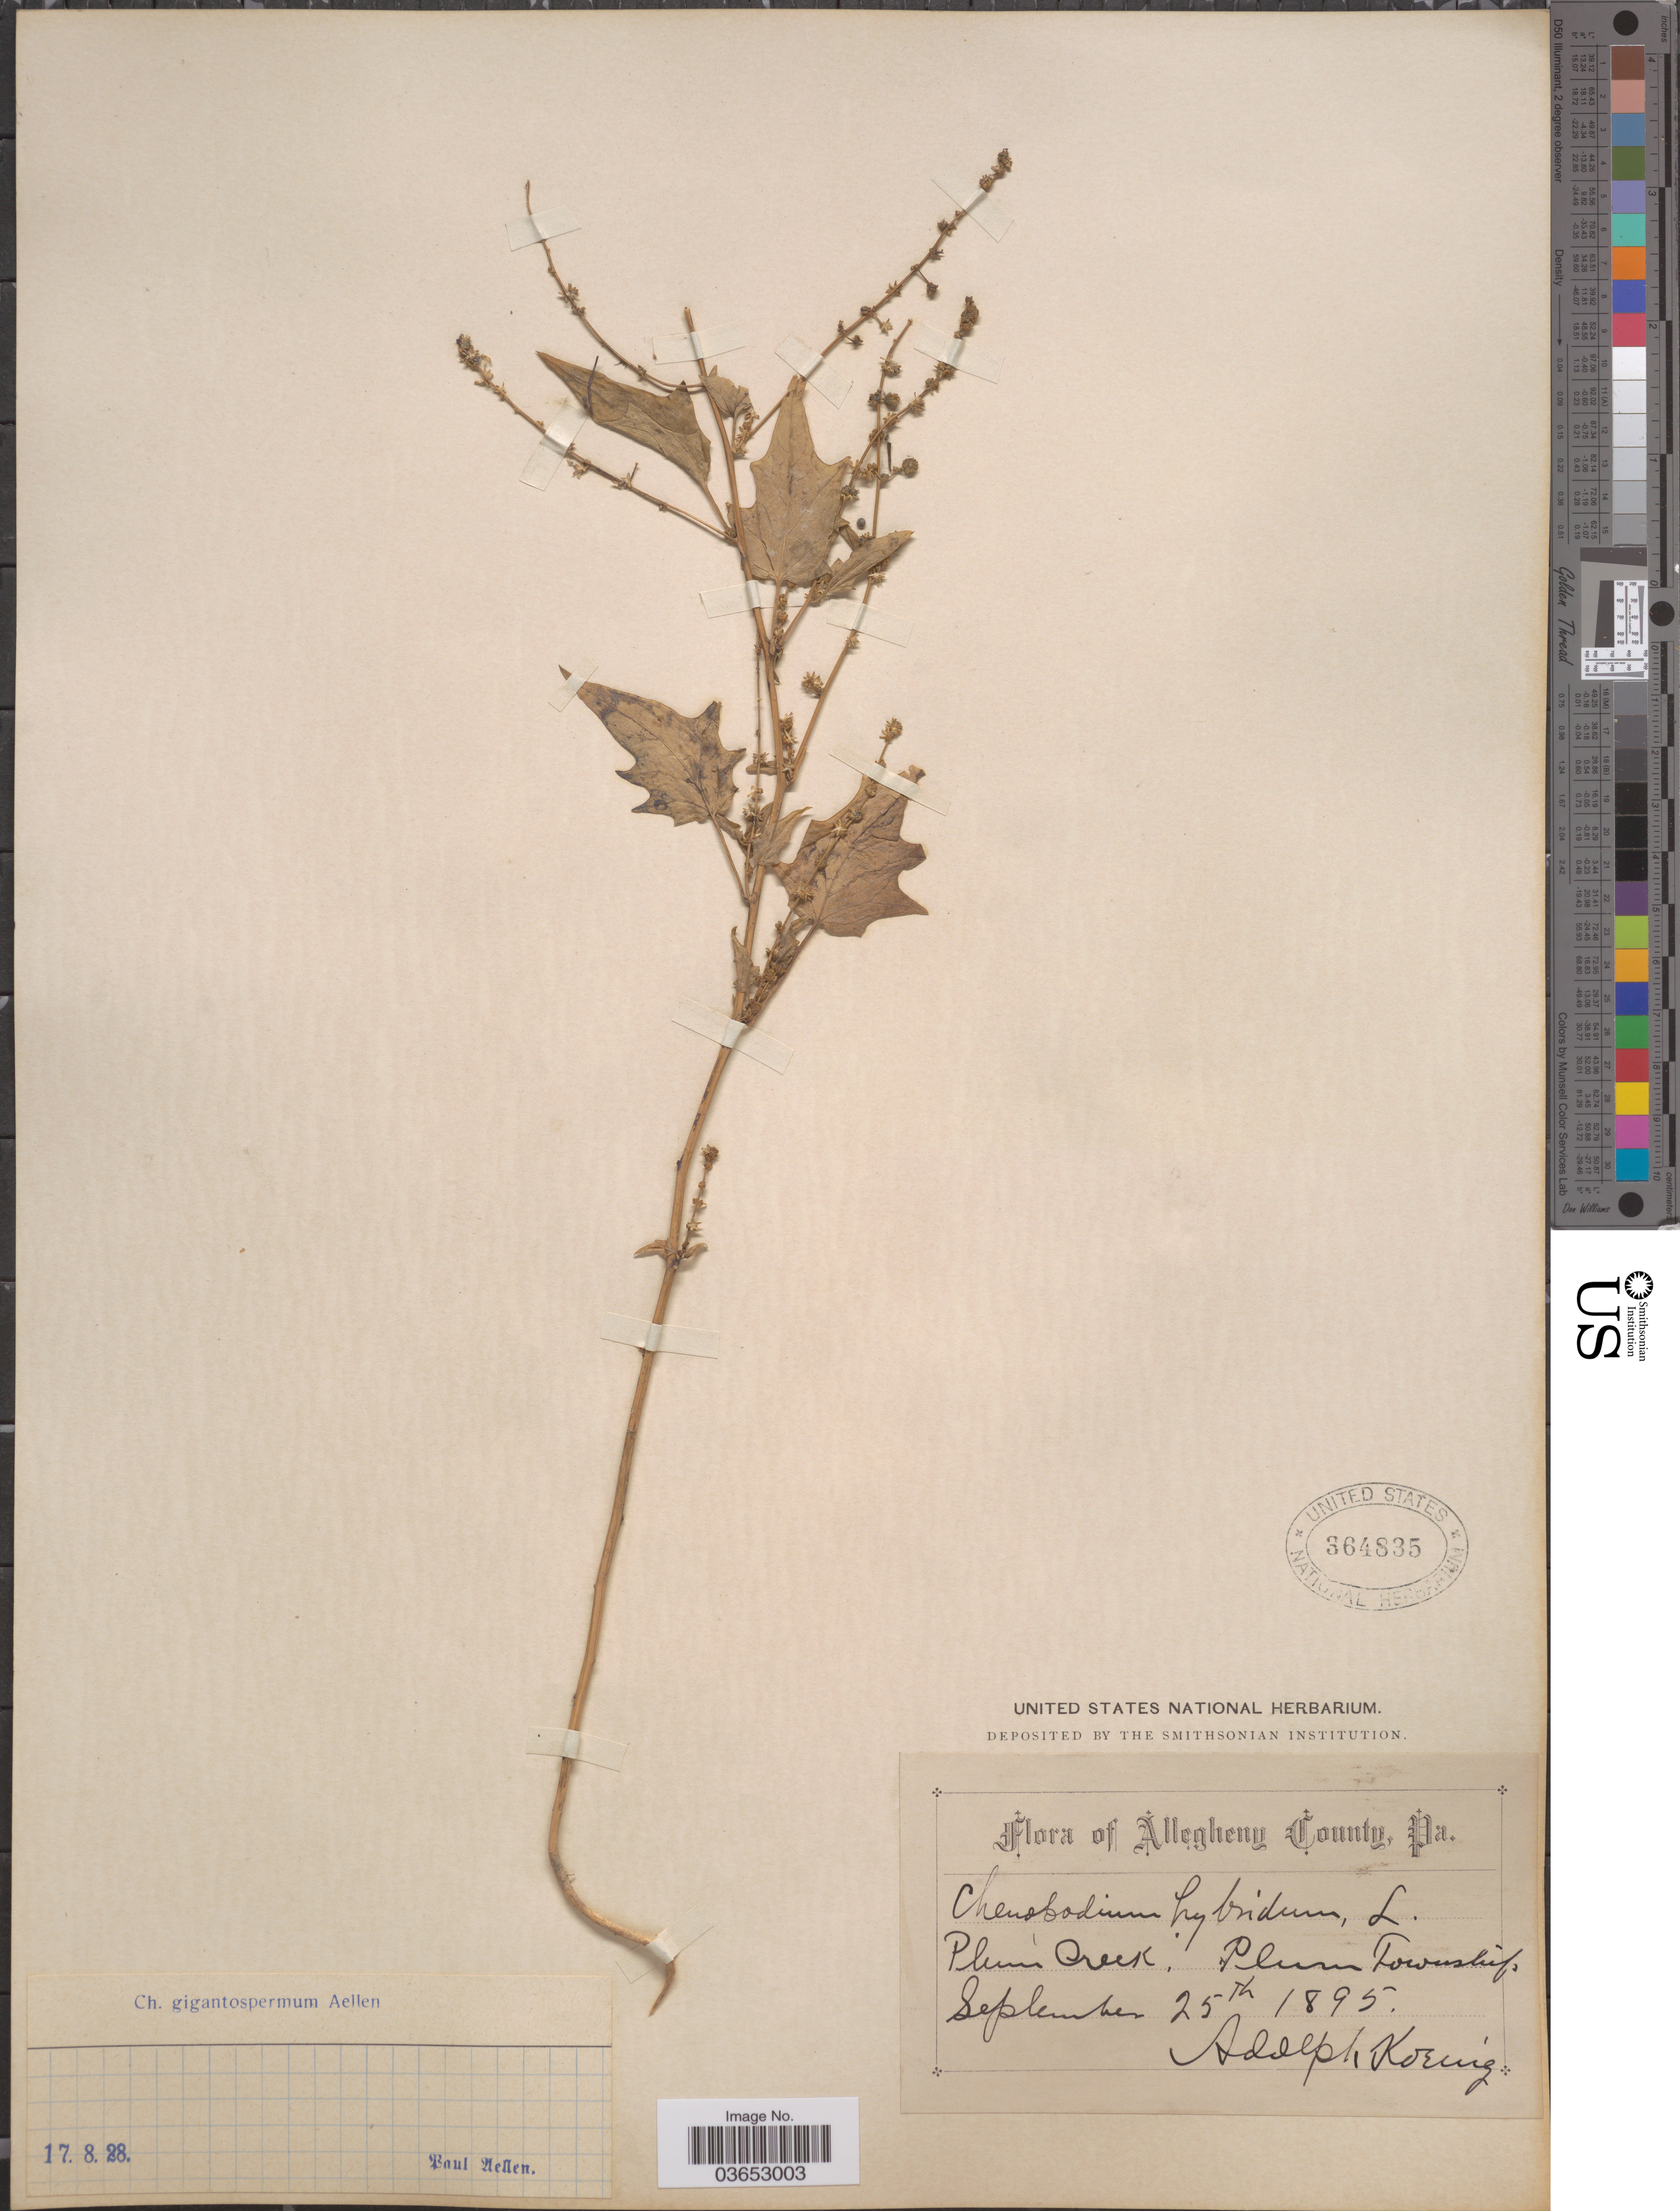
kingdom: Plantae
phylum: Tracheophyta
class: Magnoliopsida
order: Caryophyllales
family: Amaranthaceae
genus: Chenopodium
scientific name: Chenopodium gigantospermum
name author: Aellen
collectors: A. Koenig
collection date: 1895-09-25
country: United States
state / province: Pennsylvania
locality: Plum Creek, Plum Township.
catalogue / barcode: US 364835